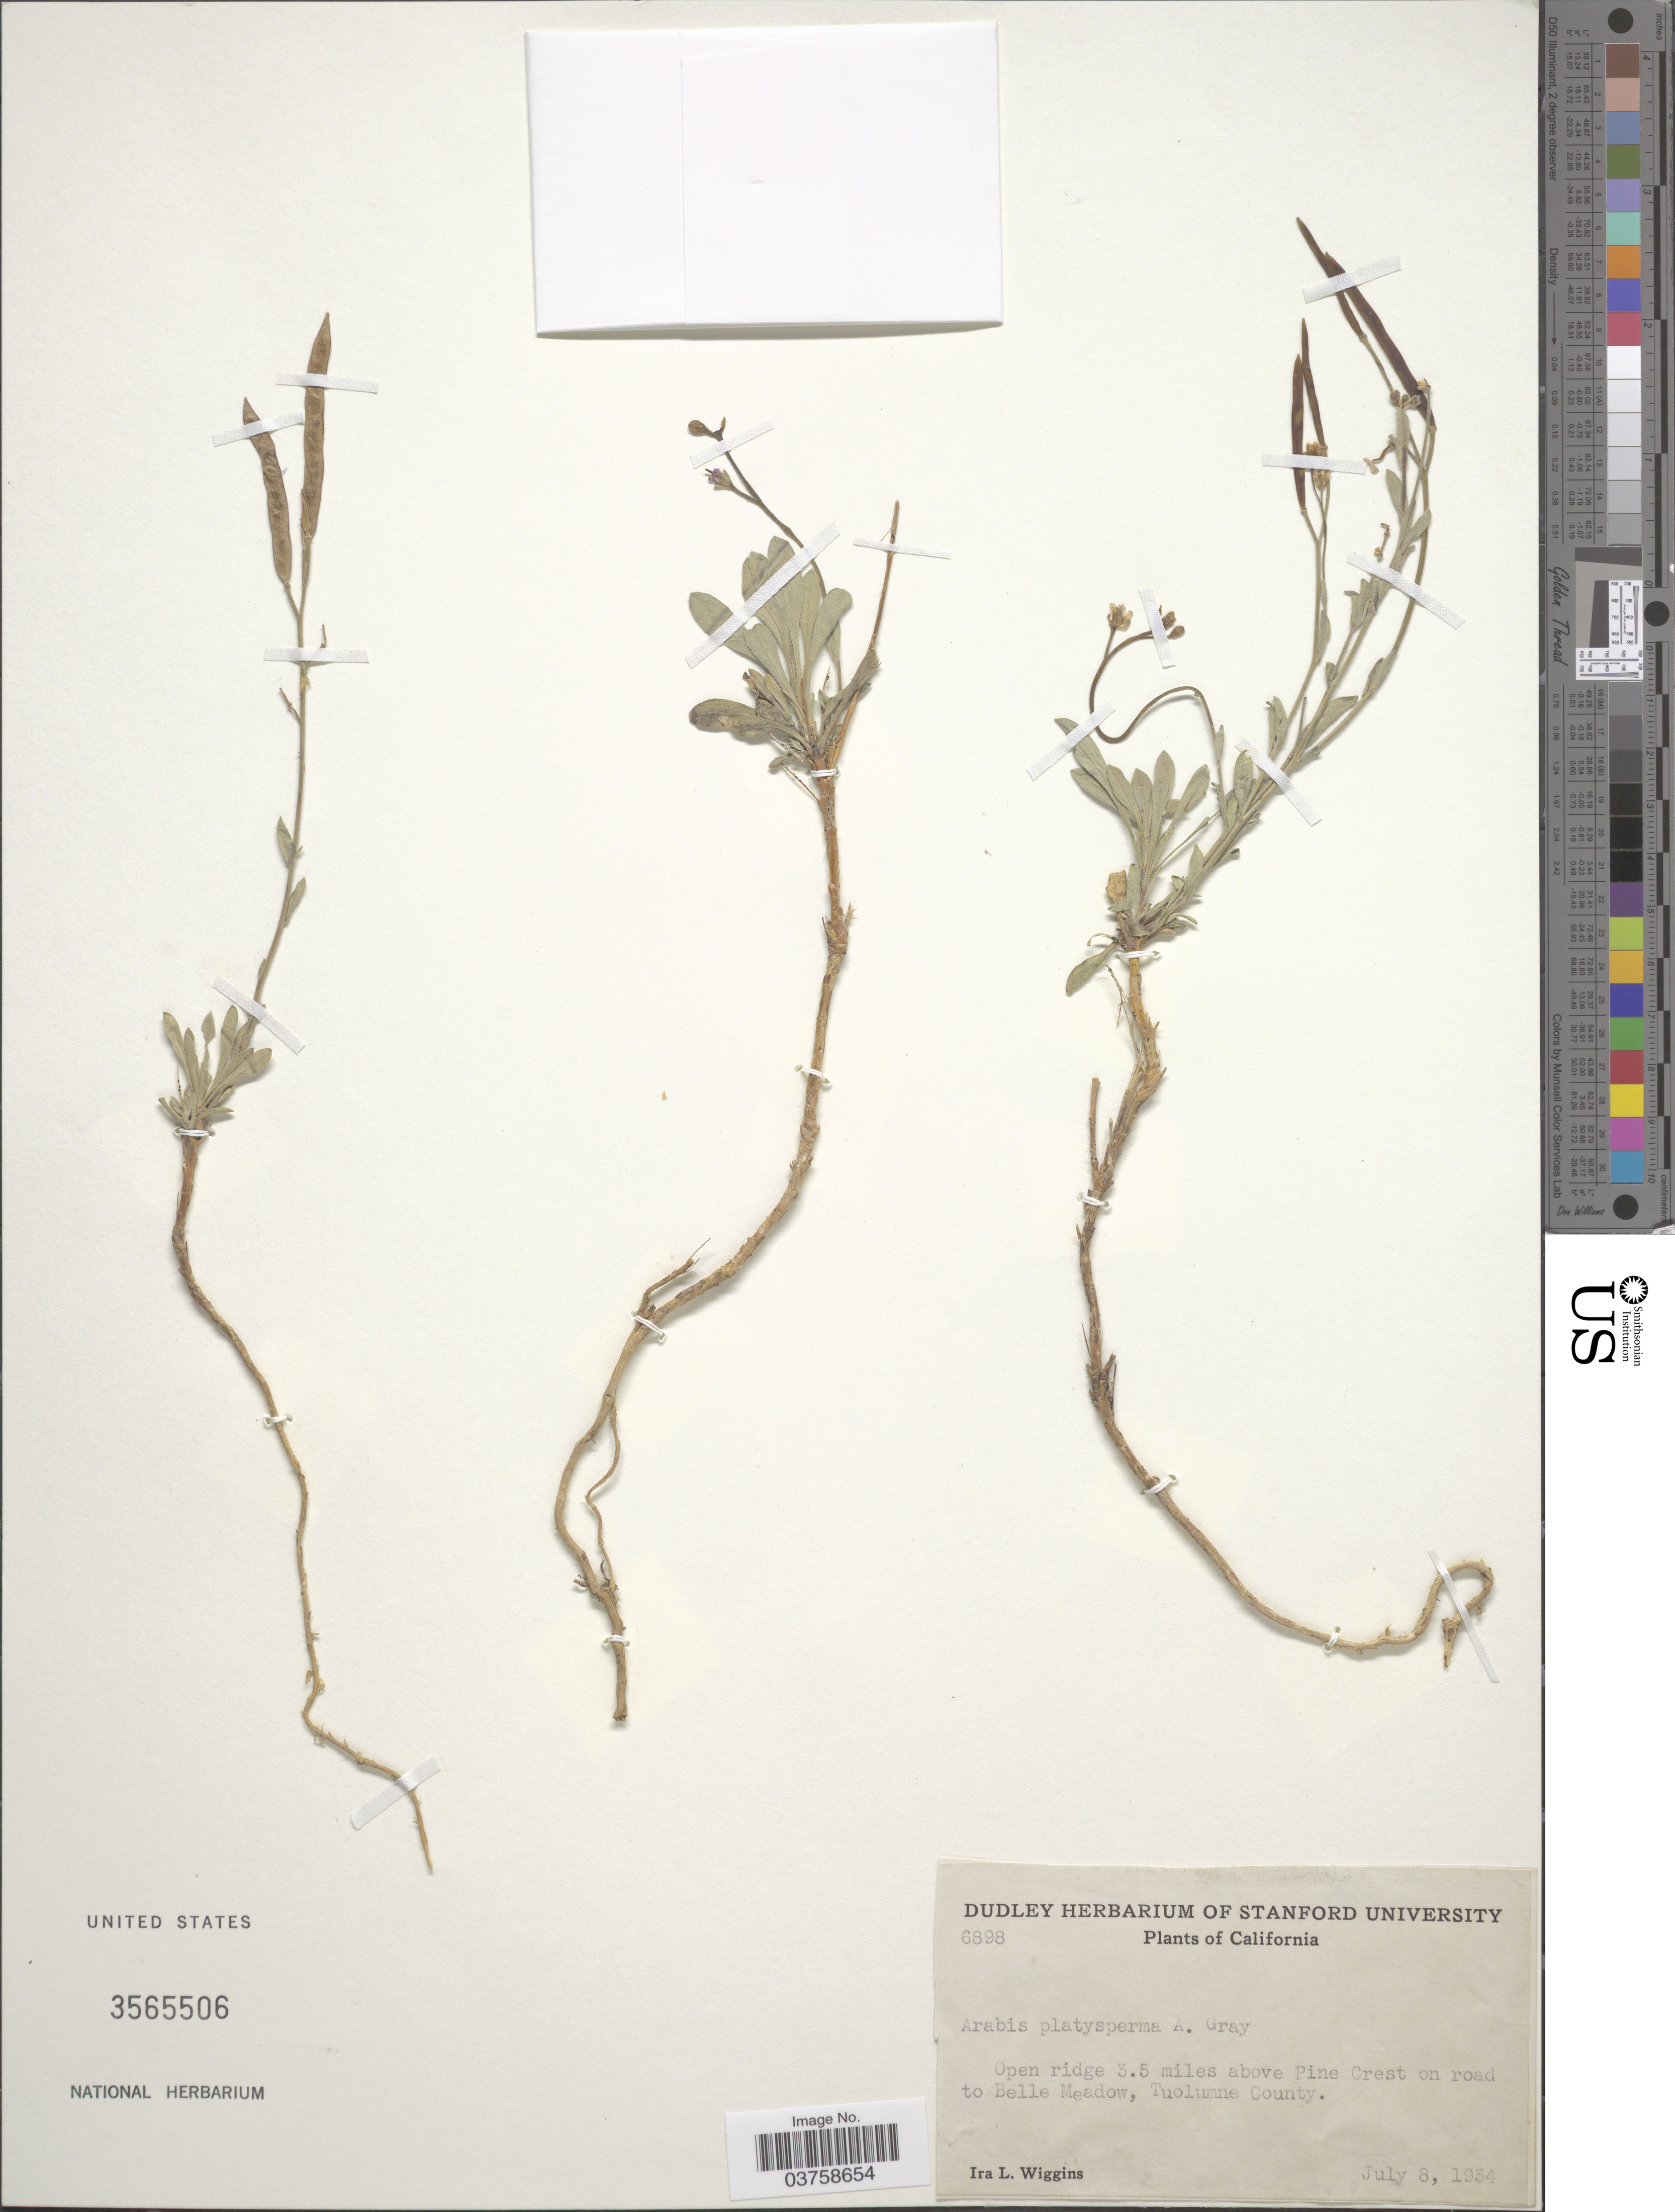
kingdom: Plantae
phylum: Tracheophyta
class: Magnoliopsida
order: Brassicales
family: Brassicaceae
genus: Arabis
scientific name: Arabis platysperma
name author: A. Gray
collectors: I. L. Wiggins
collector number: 6898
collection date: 1934-07-08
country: United States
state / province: California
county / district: Tuolumne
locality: Open ridge 3.5 miles above Pine Crest on road to Belle Meadow, Tuolumme County.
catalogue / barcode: US 3565506